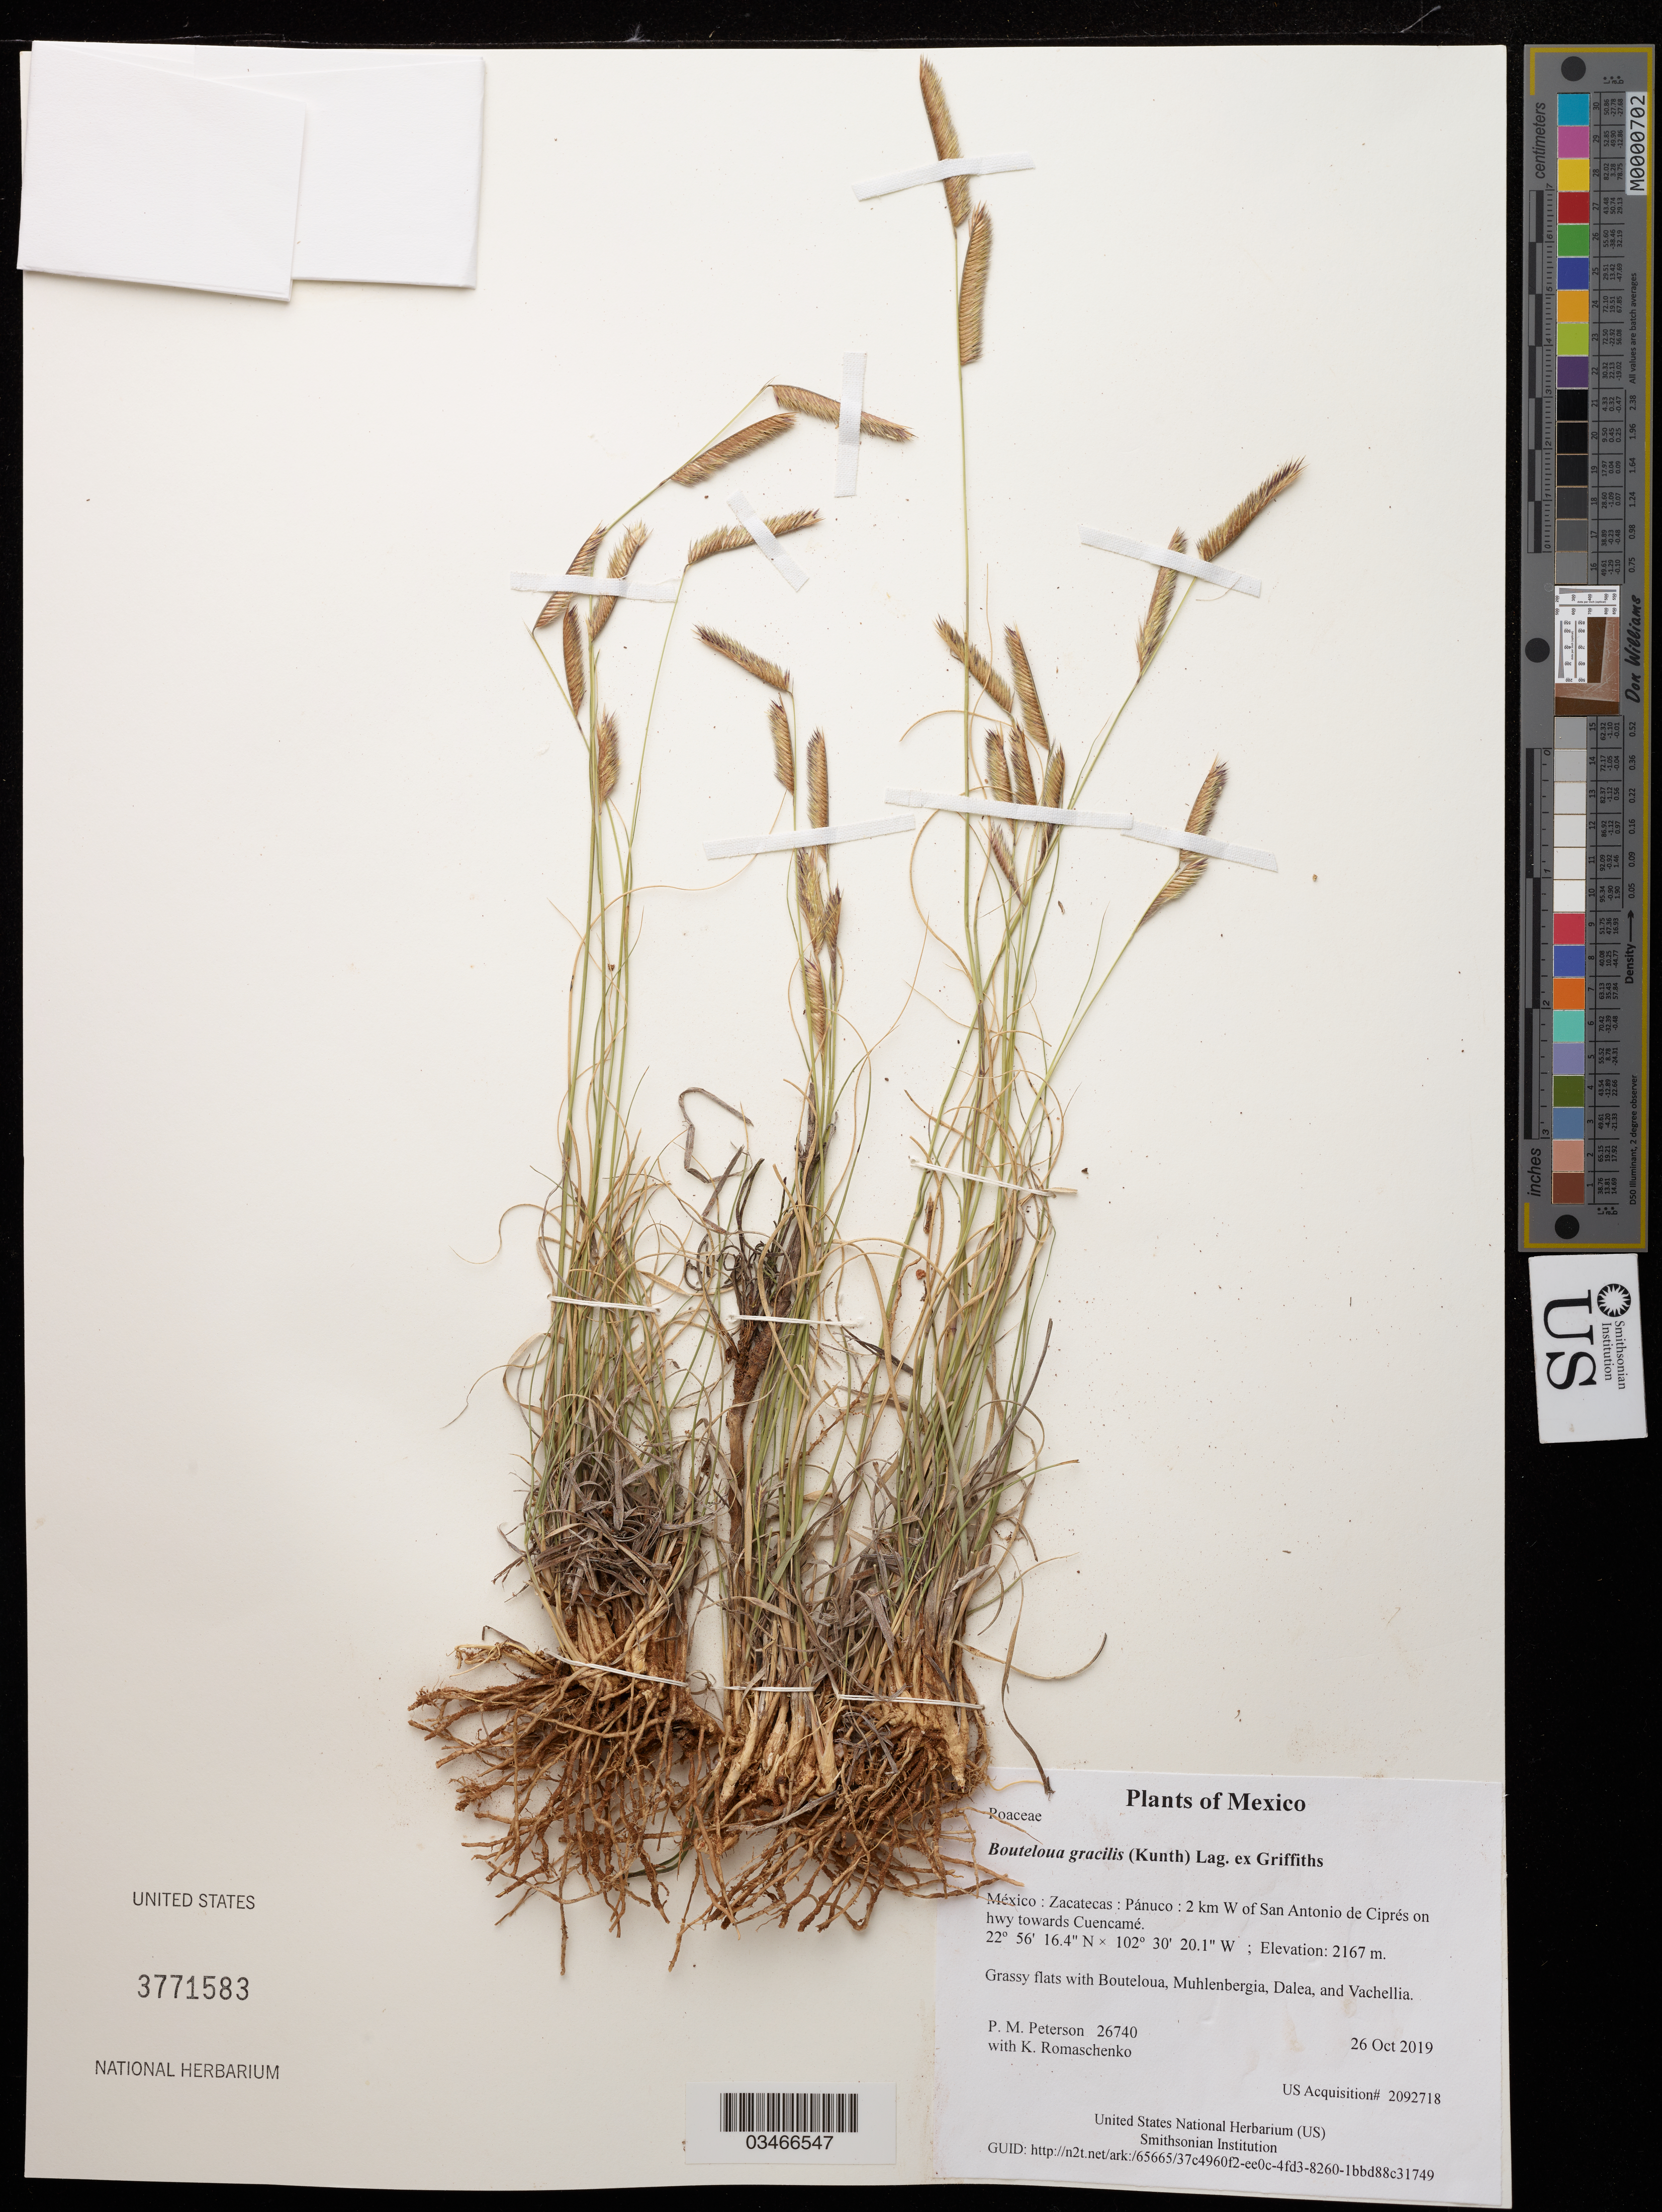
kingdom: Plantae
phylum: Tracheophyta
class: Liliopsida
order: Poales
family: Poaceae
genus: Bouteloua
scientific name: Bouteloua gracilis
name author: (Kunth) Lag. ex Griffiths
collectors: P. M. Peterson & K. Romaschenko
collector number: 26740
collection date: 2019-10-26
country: México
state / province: Zacatecas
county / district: Pánuco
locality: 2 km W of San Antonio de Ciprés on hwy towards Cuencamé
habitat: Grassy flats with Bouteloua, Muhlenbergia, Dalea, and Vachellia.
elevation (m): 2167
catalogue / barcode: US 3771583